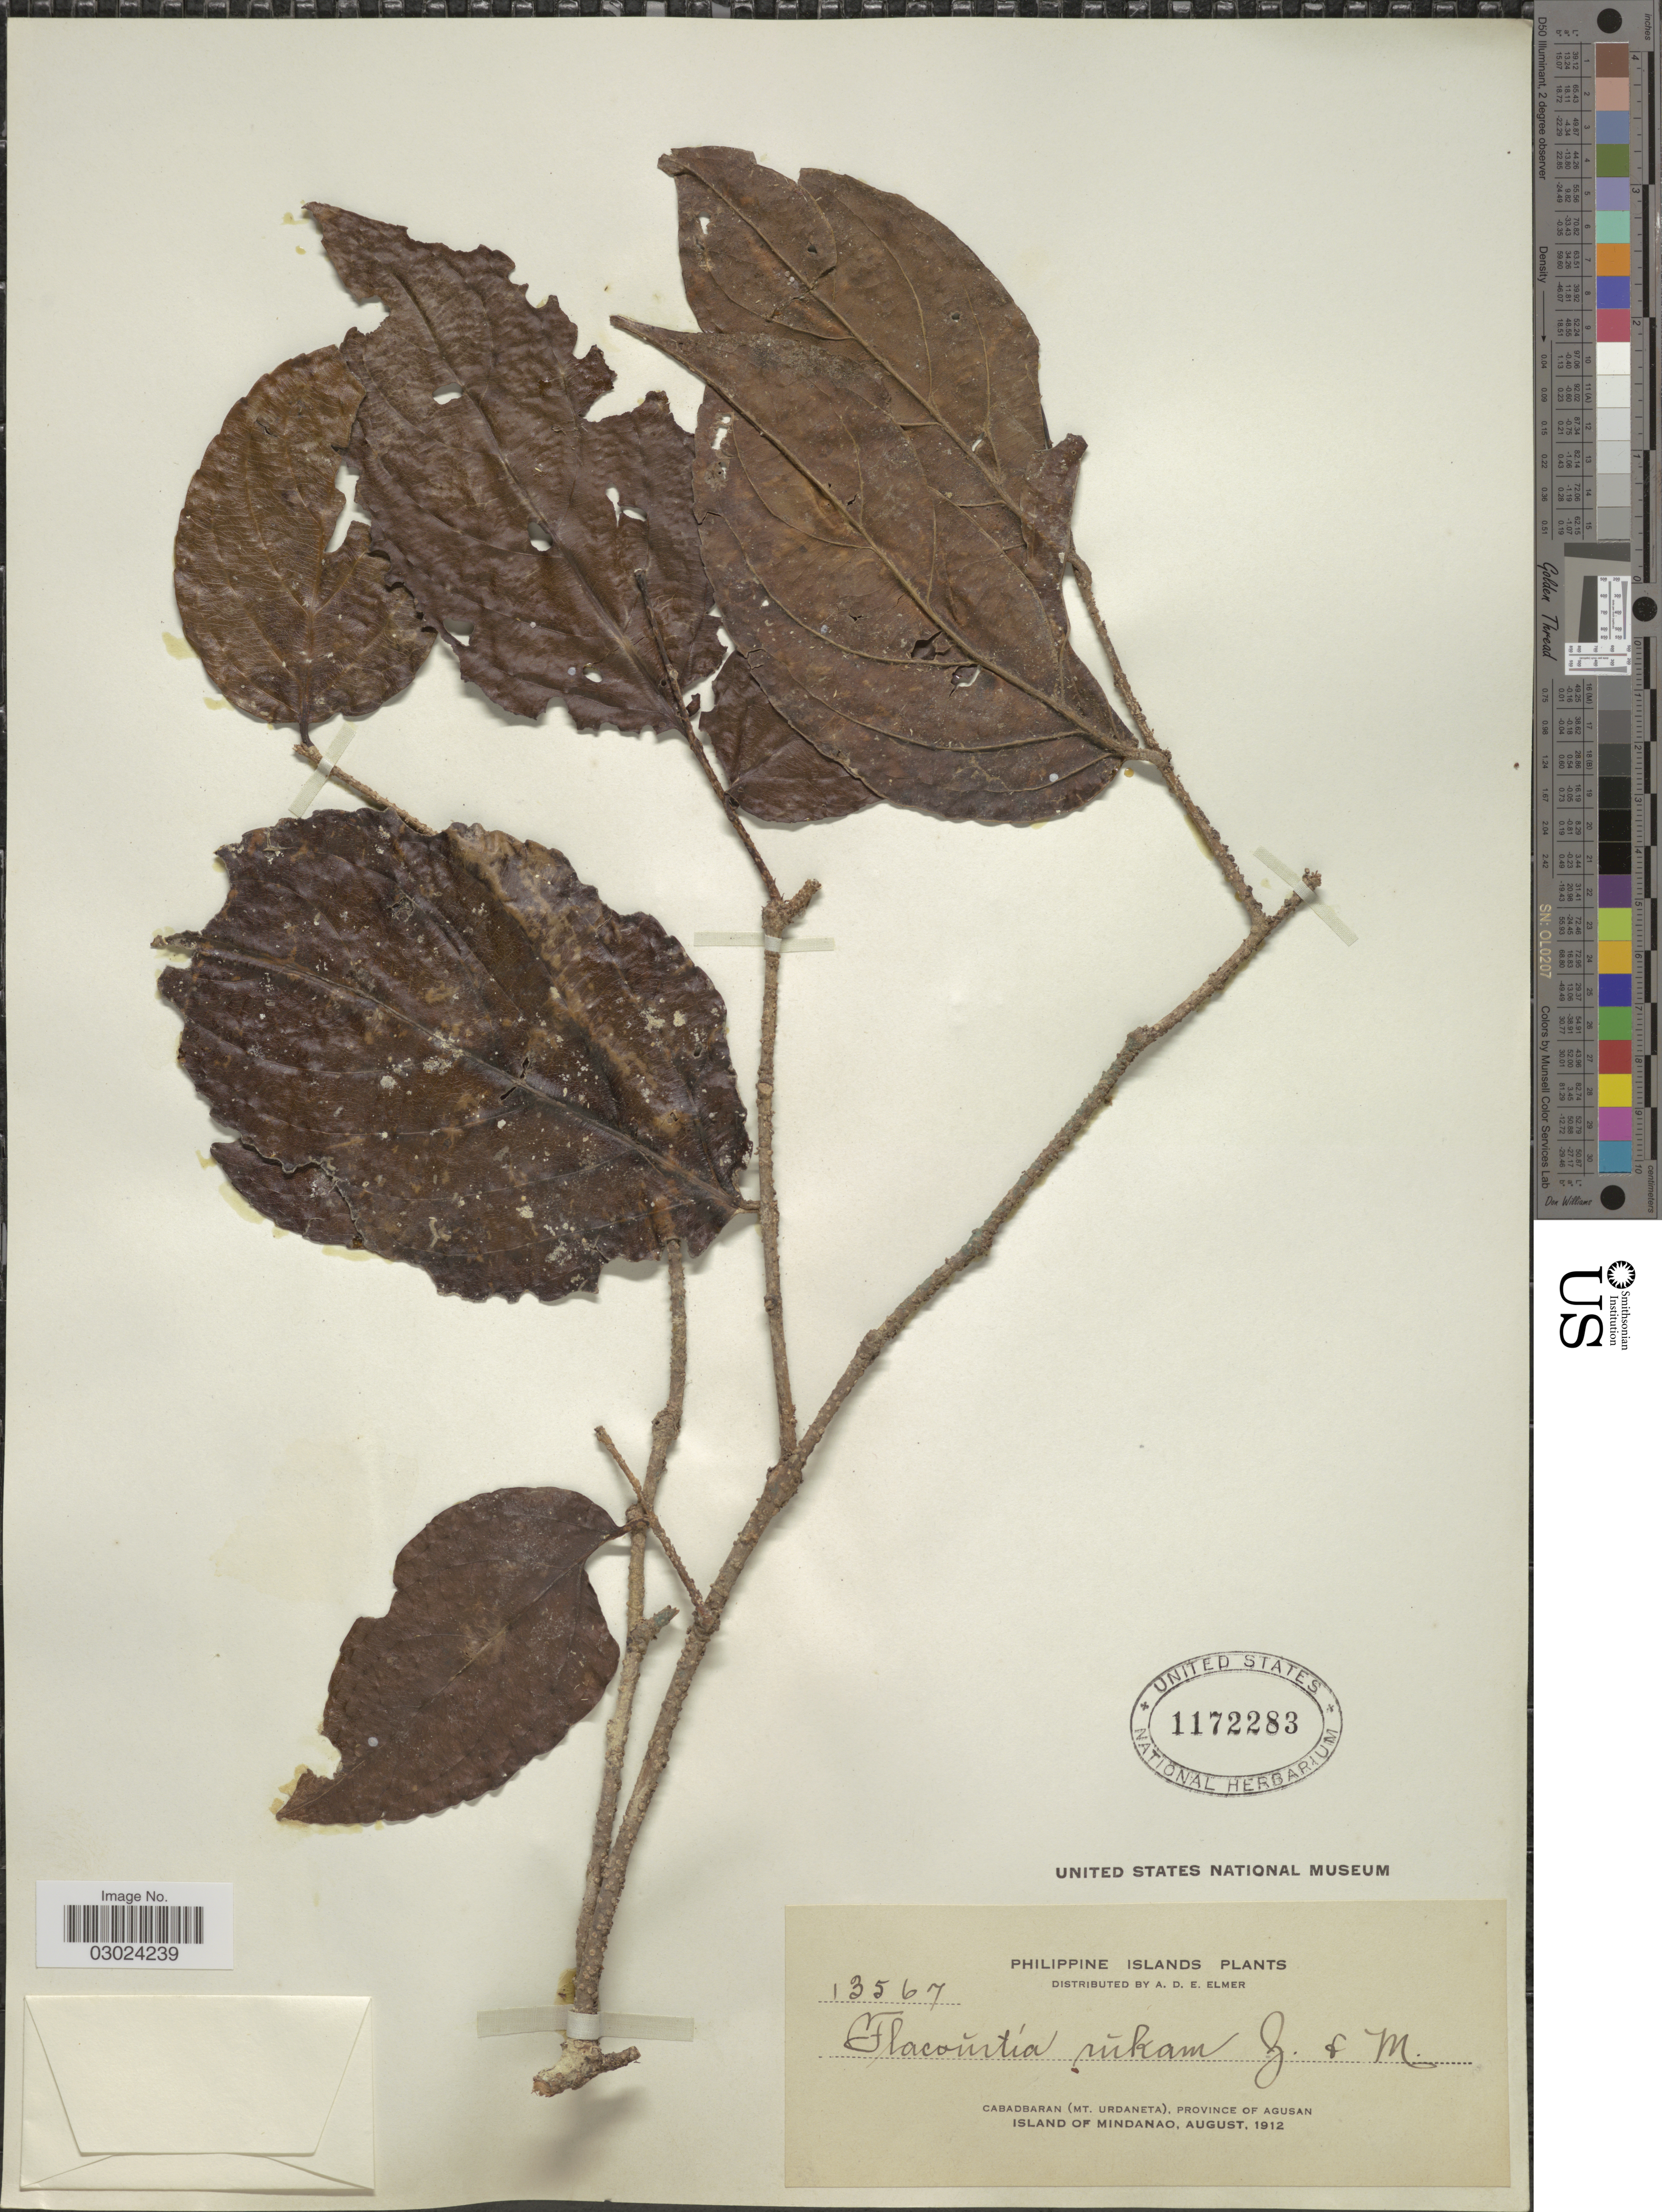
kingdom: Plantae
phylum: Tracheophyta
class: Magnoliopsida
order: Malpighiales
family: Salicaceae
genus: Flacourtia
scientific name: Flacourtia rukam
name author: Zoll. & Moritzi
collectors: A. D. E. Elmer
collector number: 13567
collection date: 1912-08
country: Philippines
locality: Philippine Islands. Cabadbaran (Mt. Urdaneta), Province of Agusan. Island of Mindanao.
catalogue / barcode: US 1172283